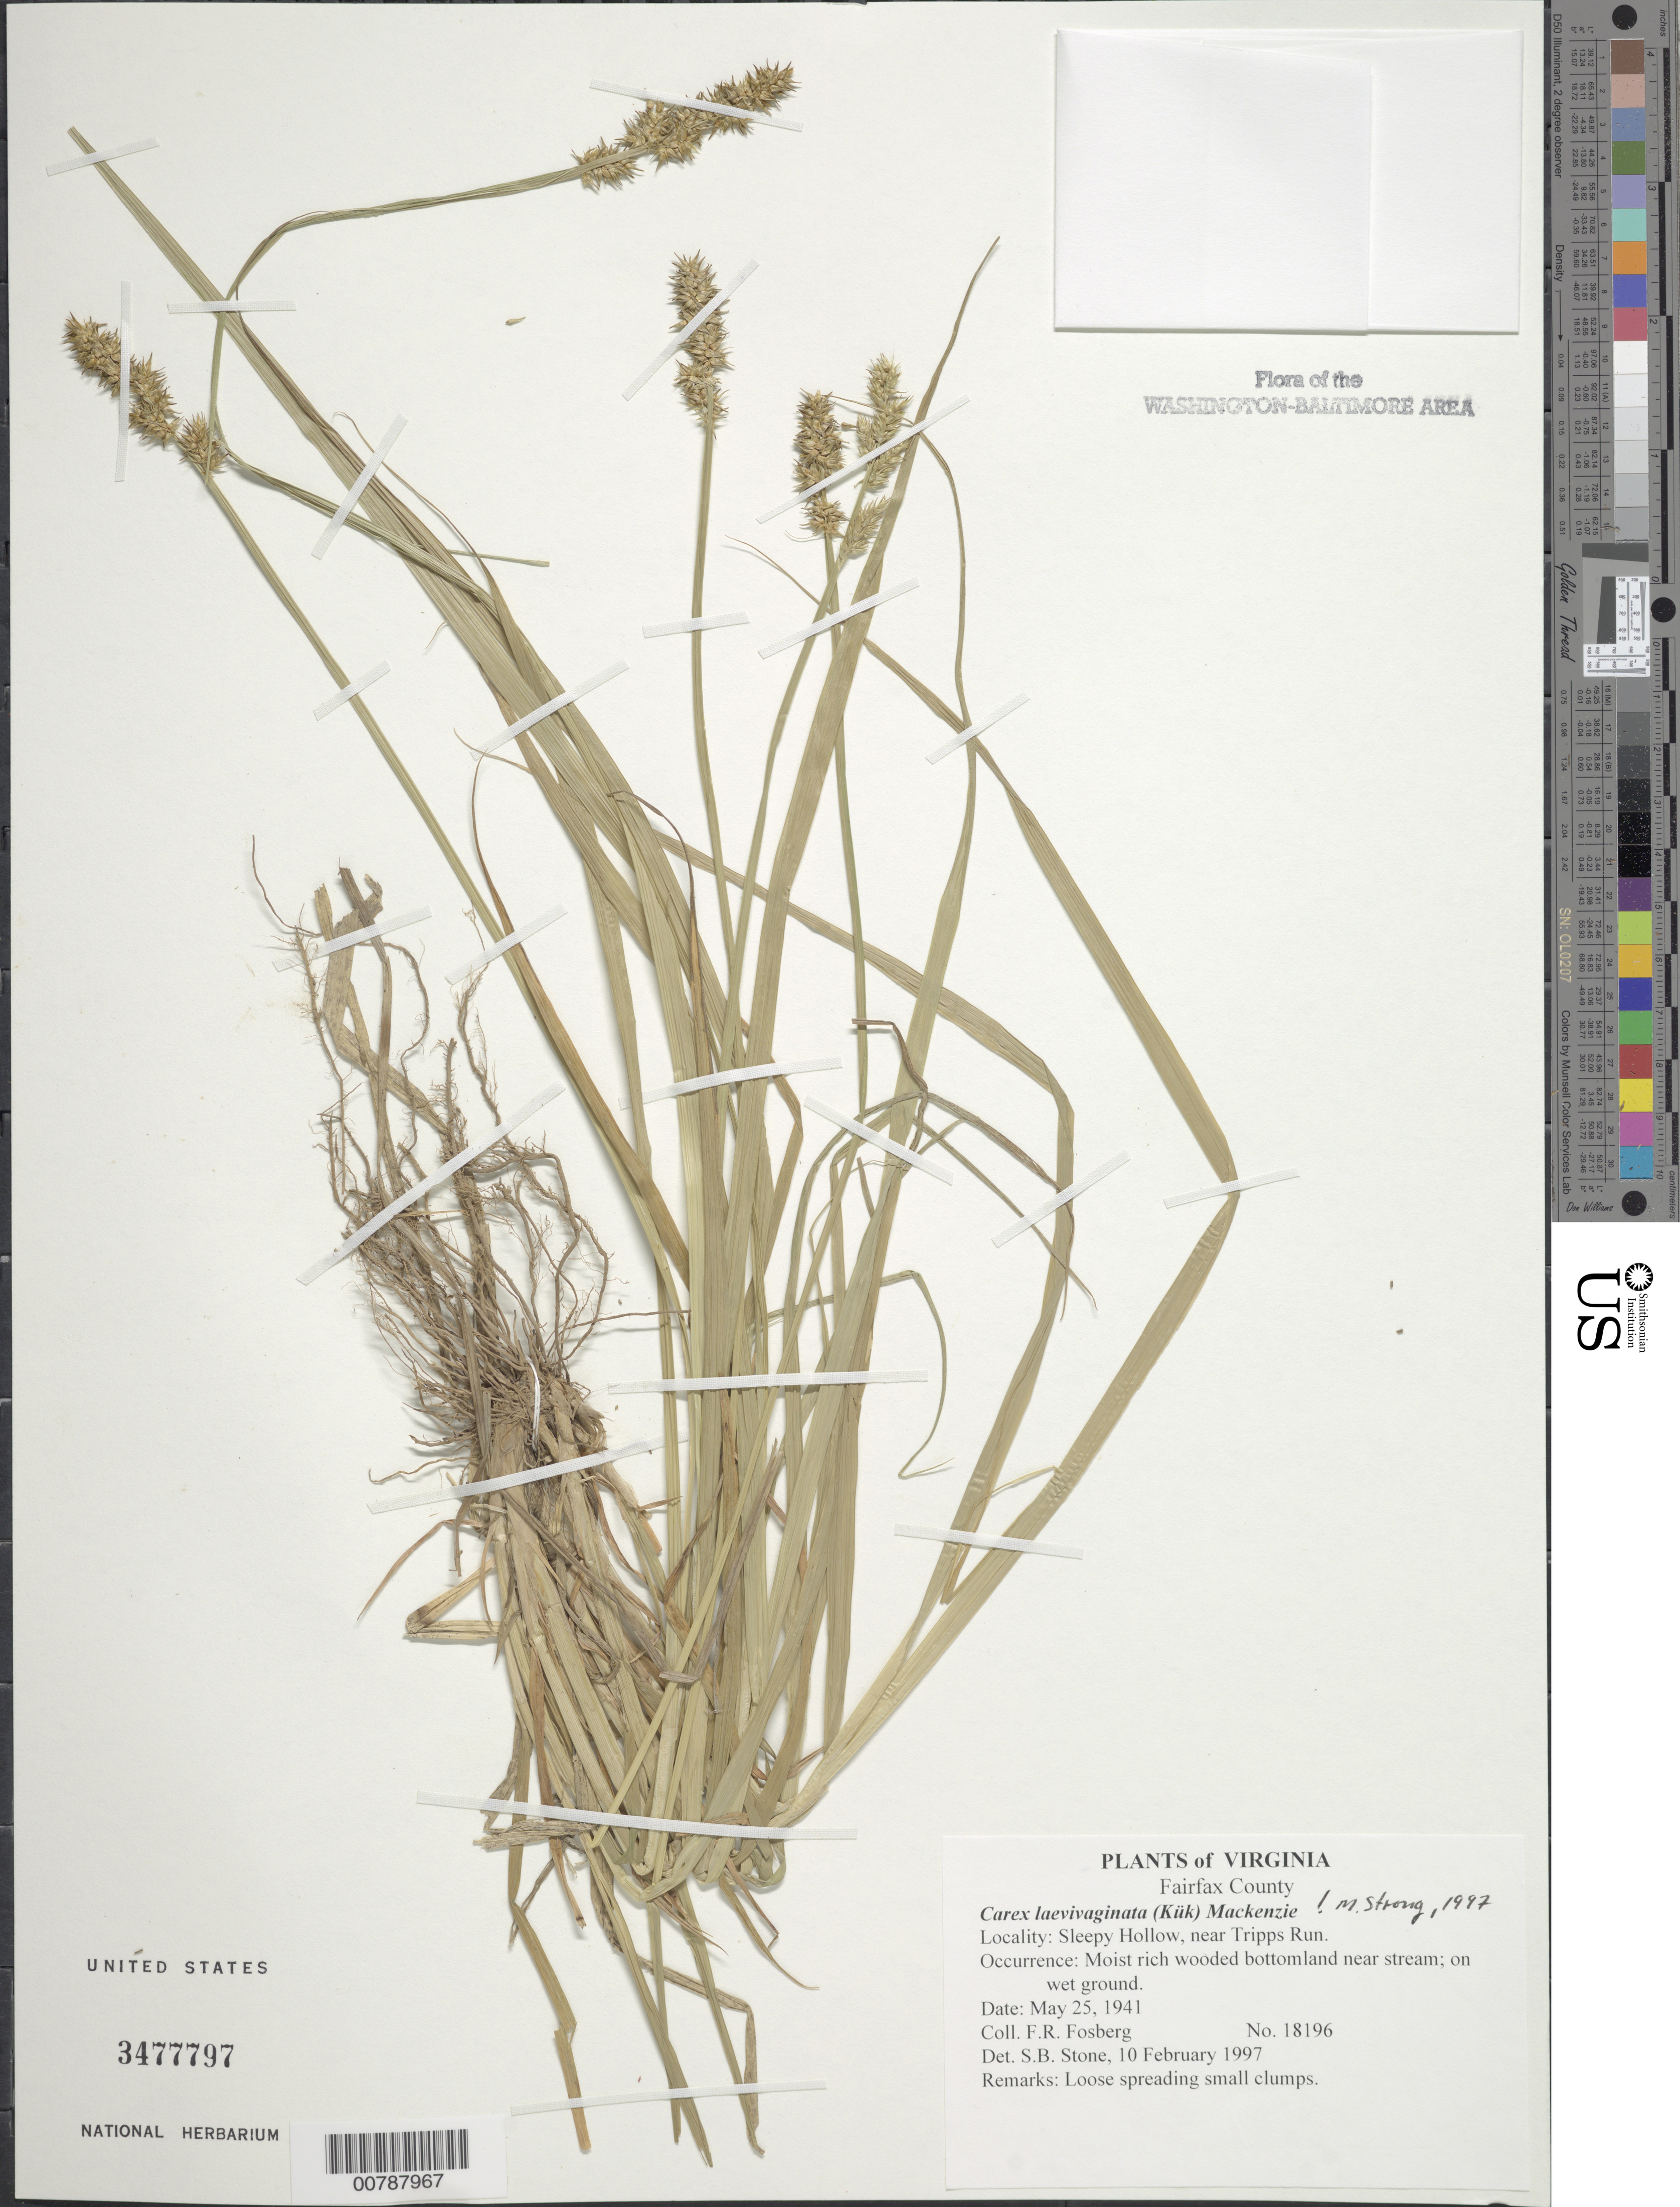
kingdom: Plantae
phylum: Tracheophyta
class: Liliopsida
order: Poales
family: Cyperaceae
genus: Carex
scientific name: Carex laevivaginata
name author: (Kük.) Mack.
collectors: F. R. Fosberg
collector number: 18196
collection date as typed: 25 May 1941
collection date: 1941-05-25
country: United States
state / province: Virginia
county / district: Fairfax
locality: Sleepy Hollow, near Tripps Run.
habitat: Moist rich wooded bottomland near stream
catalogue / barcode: US 3477797